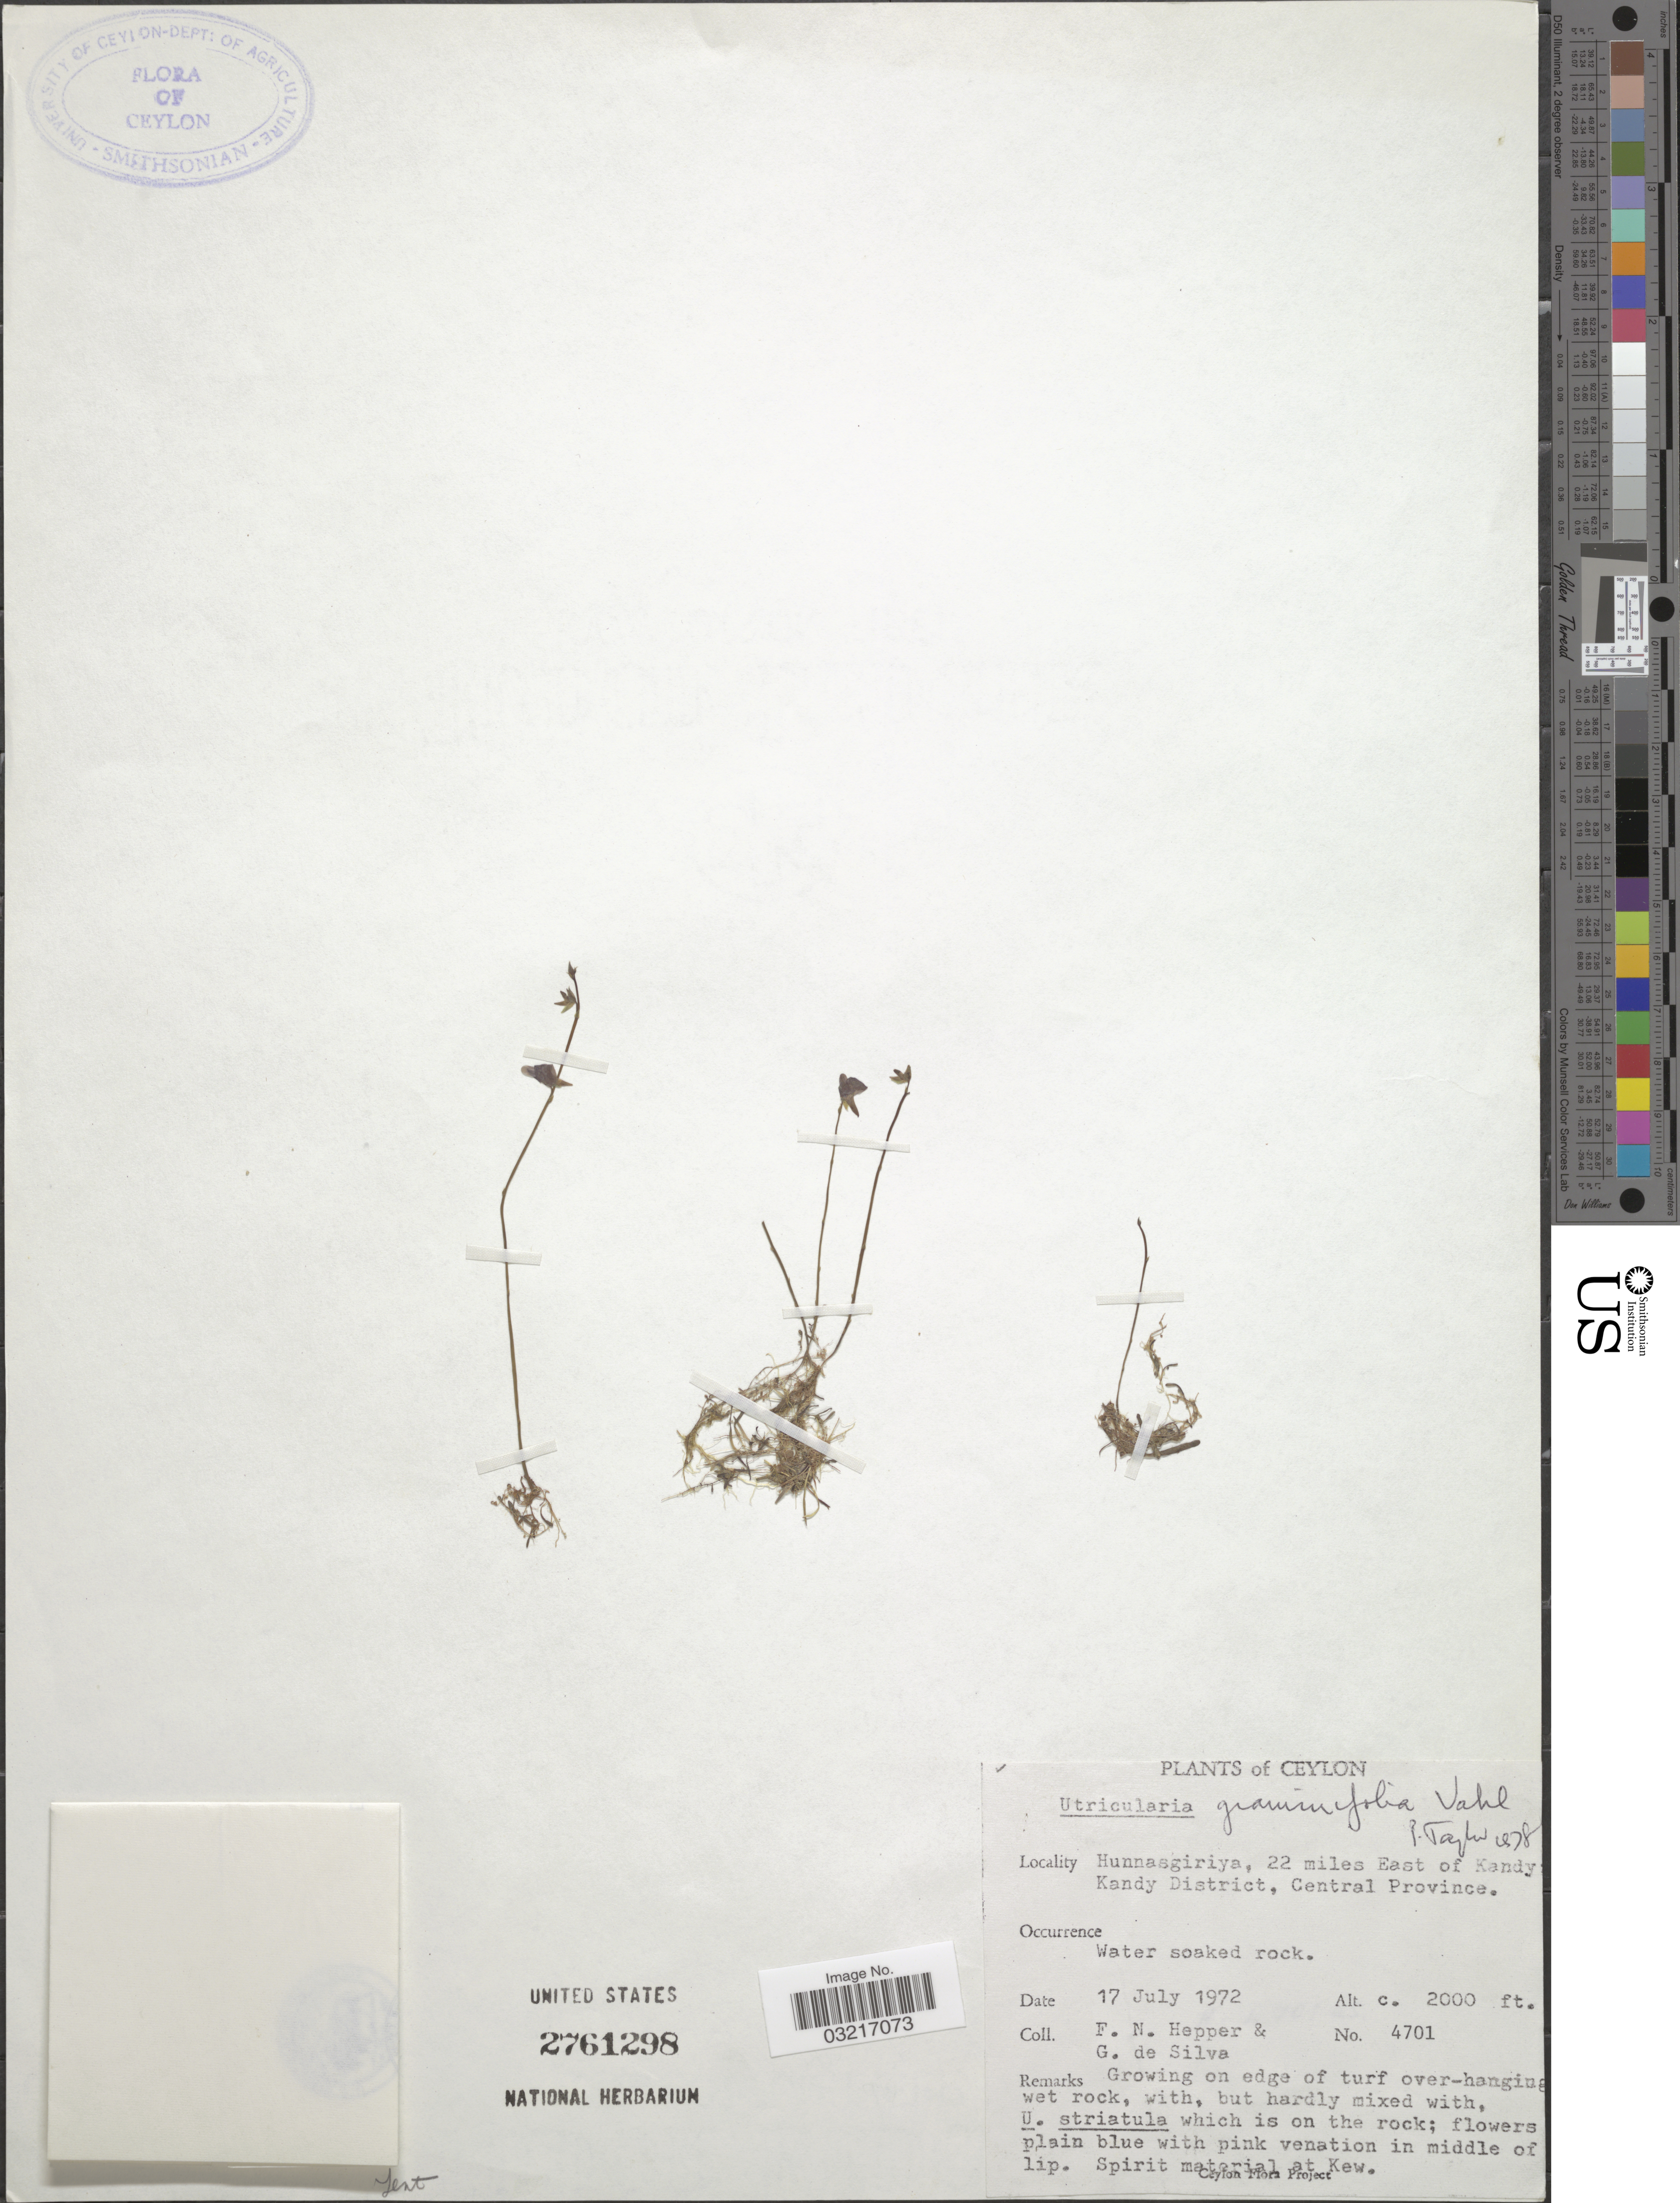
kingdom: Plantae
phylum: Tracheophyta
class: Magnoliopsida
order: Lamiales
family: Lentibulariaceae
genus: Utricularia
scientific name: Utricularia graminifolia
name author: Vahl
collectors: F. Hepper & G. De Silva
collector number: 4701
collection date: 1972-07-17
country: Sri Lanka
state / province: Central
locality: Ceylon, Hunnasgiriya, 22 miles East of Kandy, Kandy District.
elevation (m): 610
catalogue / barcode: US 2761298